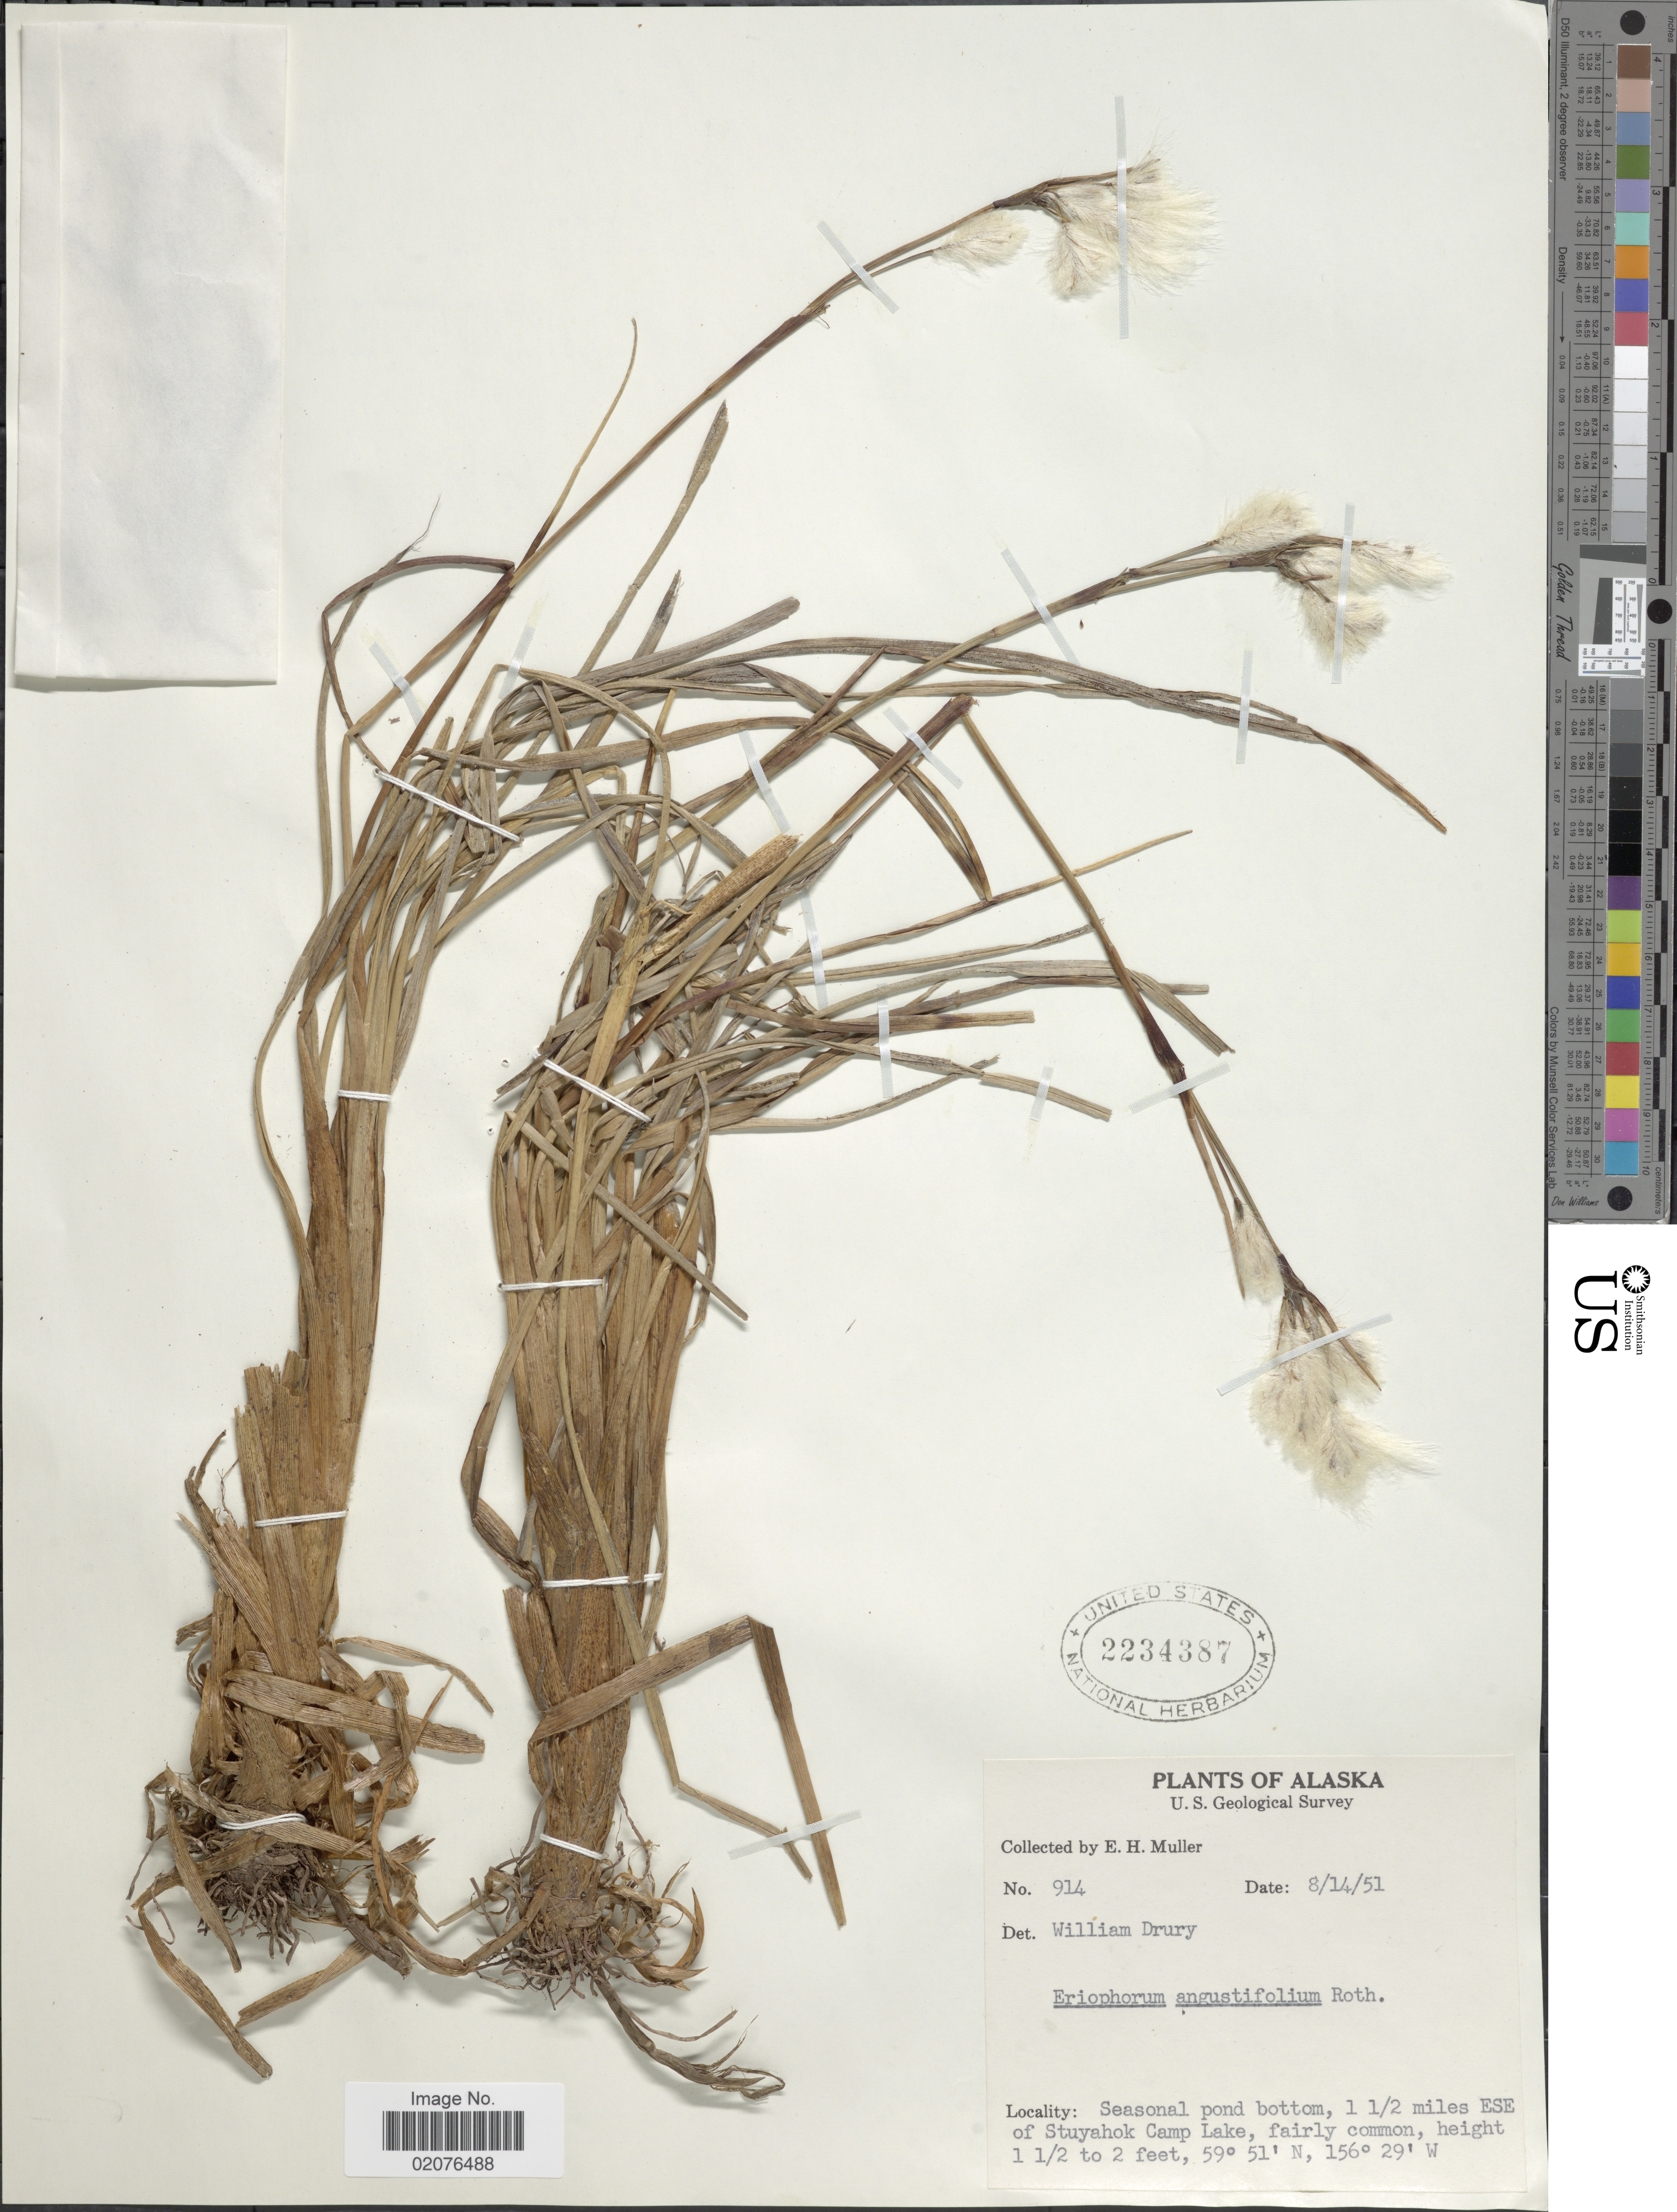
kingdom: Plantae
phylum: Tracheophyta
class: Liliopsida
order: Poales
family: Cyperaceae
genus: Eriophorum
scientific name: Eriophorum angustifolium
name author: Honck.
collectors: E. H. Muller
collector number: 914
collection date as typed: Transcribed d/m/y: 14/8/51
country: United States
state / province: Alaska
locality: Seasonal pond bottom, 1 1/2 miles ESE of Stuyahok Camp Lake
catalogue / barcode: US 2234387